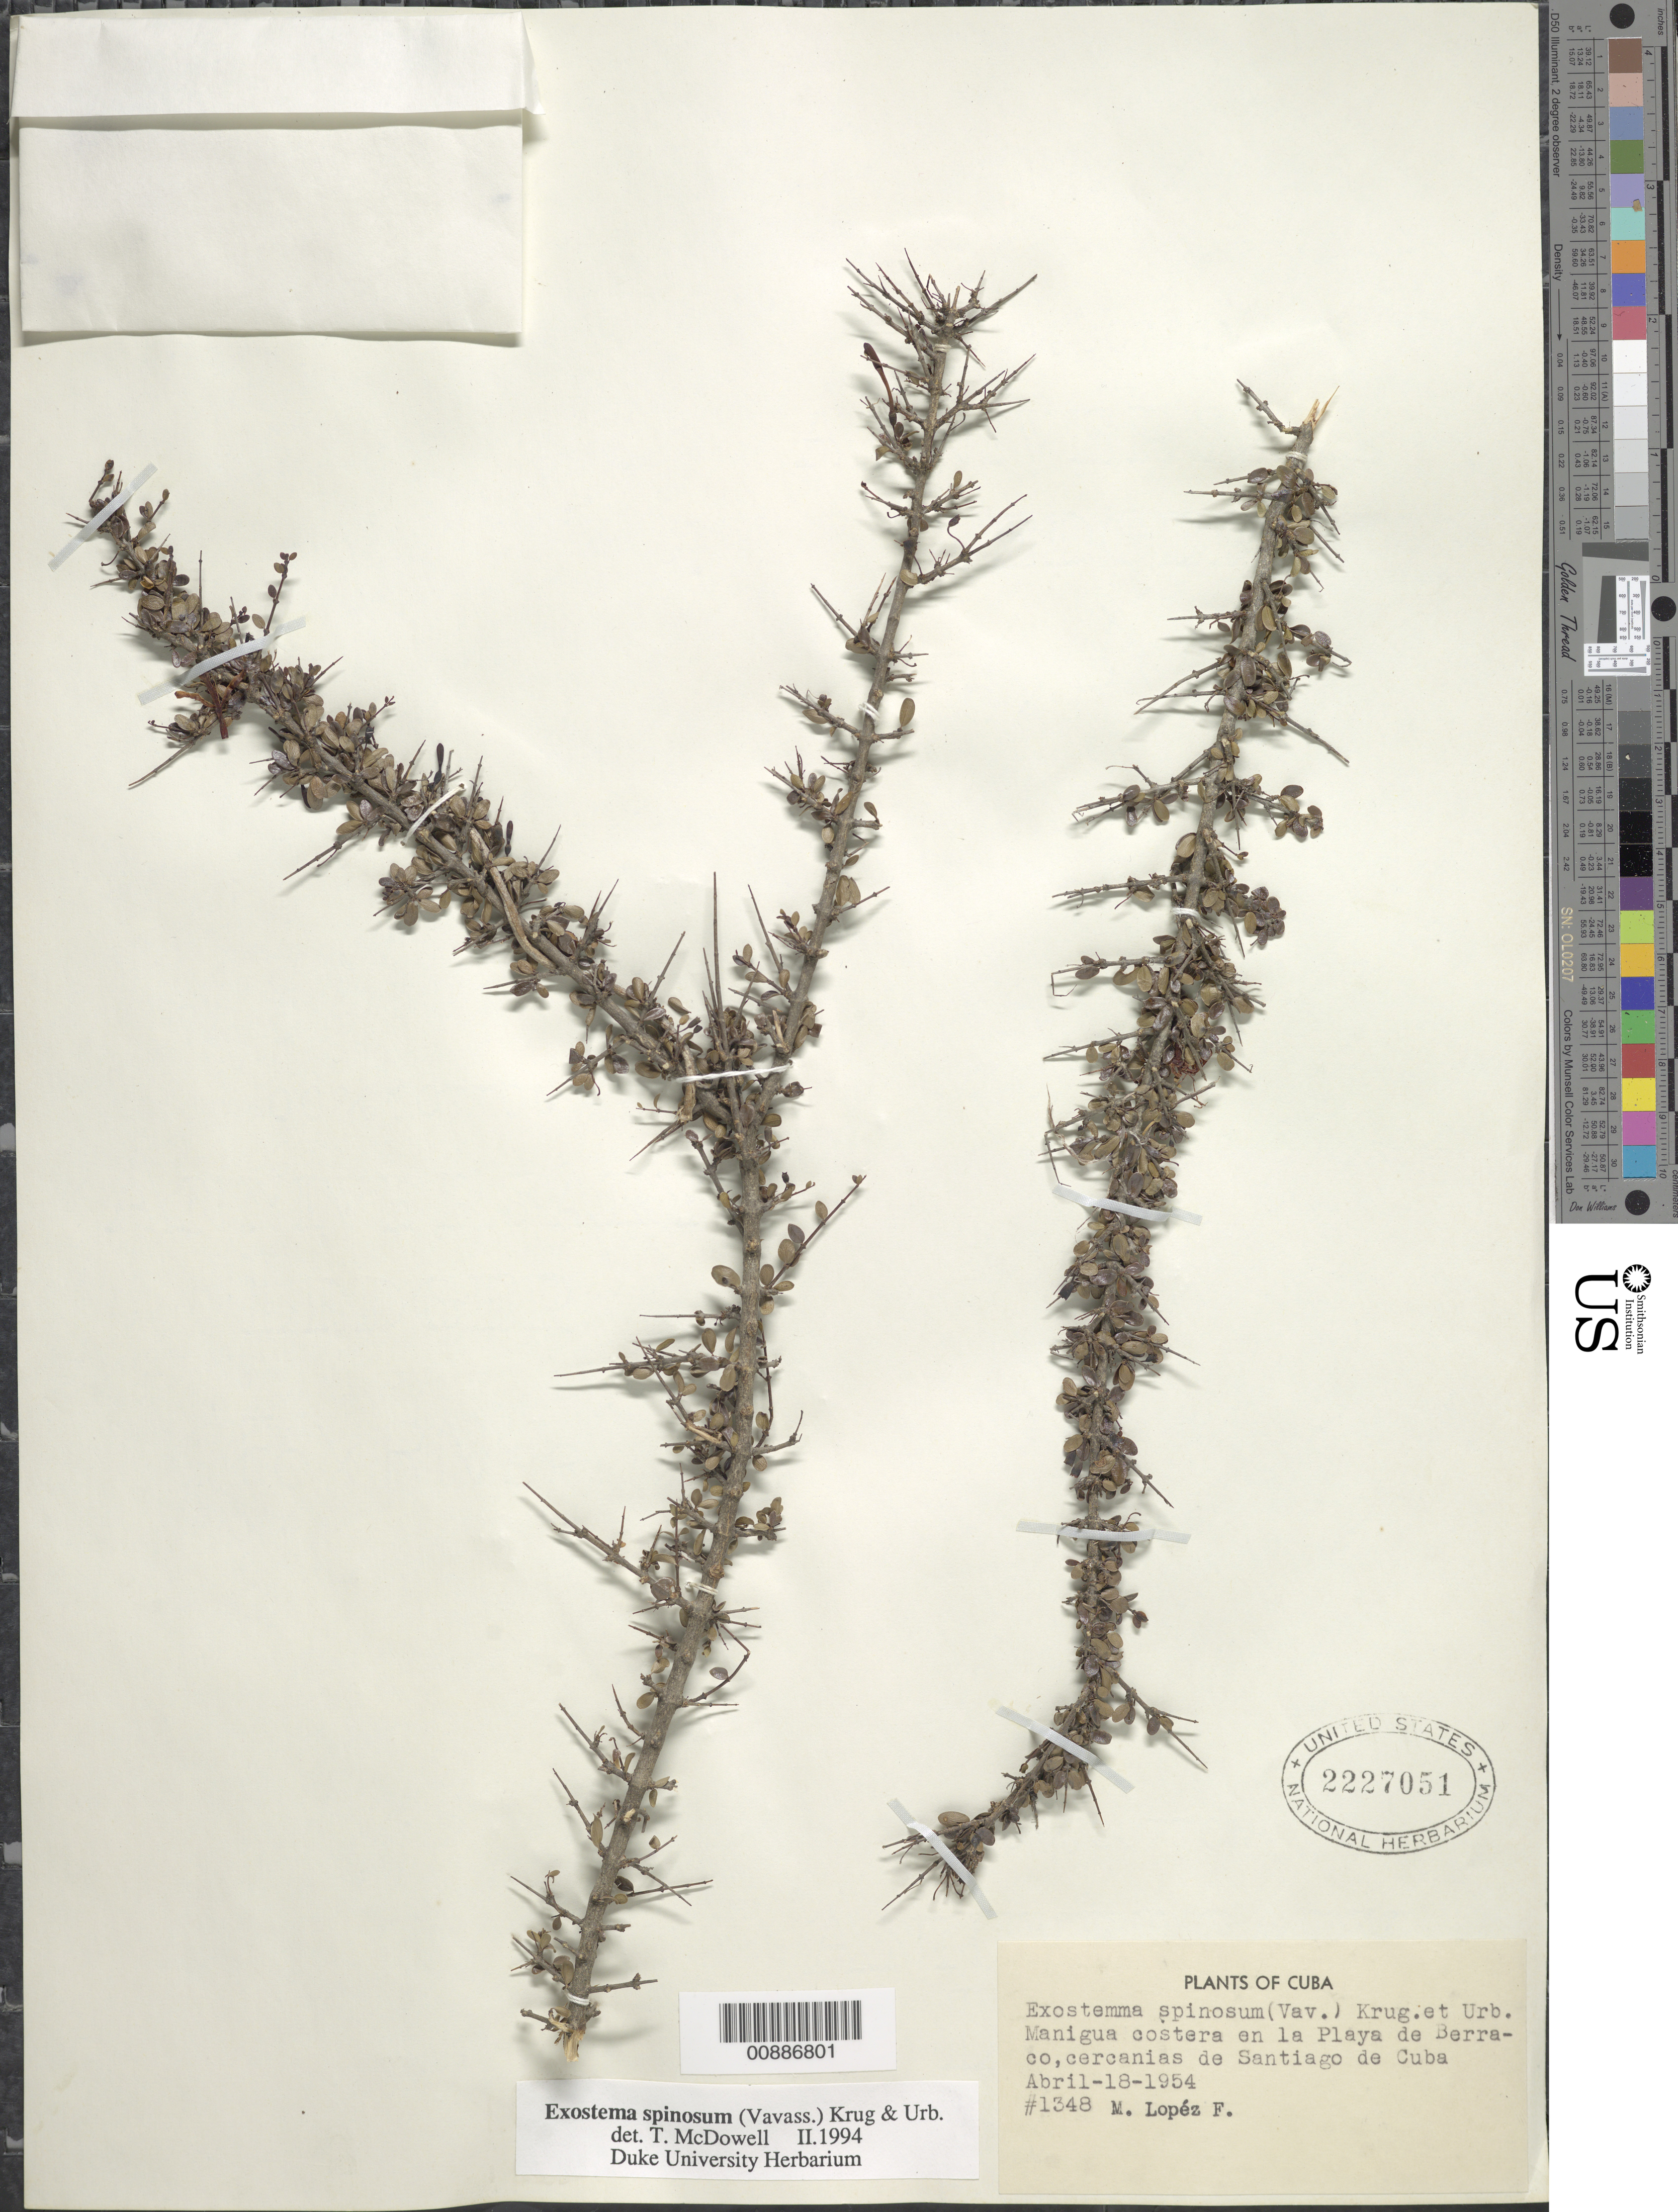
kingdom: Plantae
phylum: Tracheophyta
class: Magnoliopsida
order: Gentianales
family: Rubiaceae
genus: Exostema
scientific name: Exostema spinosum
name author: (Vavass.) Krug & Urb.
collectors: M. López Figueiras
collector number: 1348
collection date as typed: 18 Apr 1954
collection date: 1954-04-18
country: Cuba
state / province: Oriente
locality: Manigua costera en la Playa de Berraco, cercanias de Santiago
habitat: Beach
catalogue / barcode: US 2227051